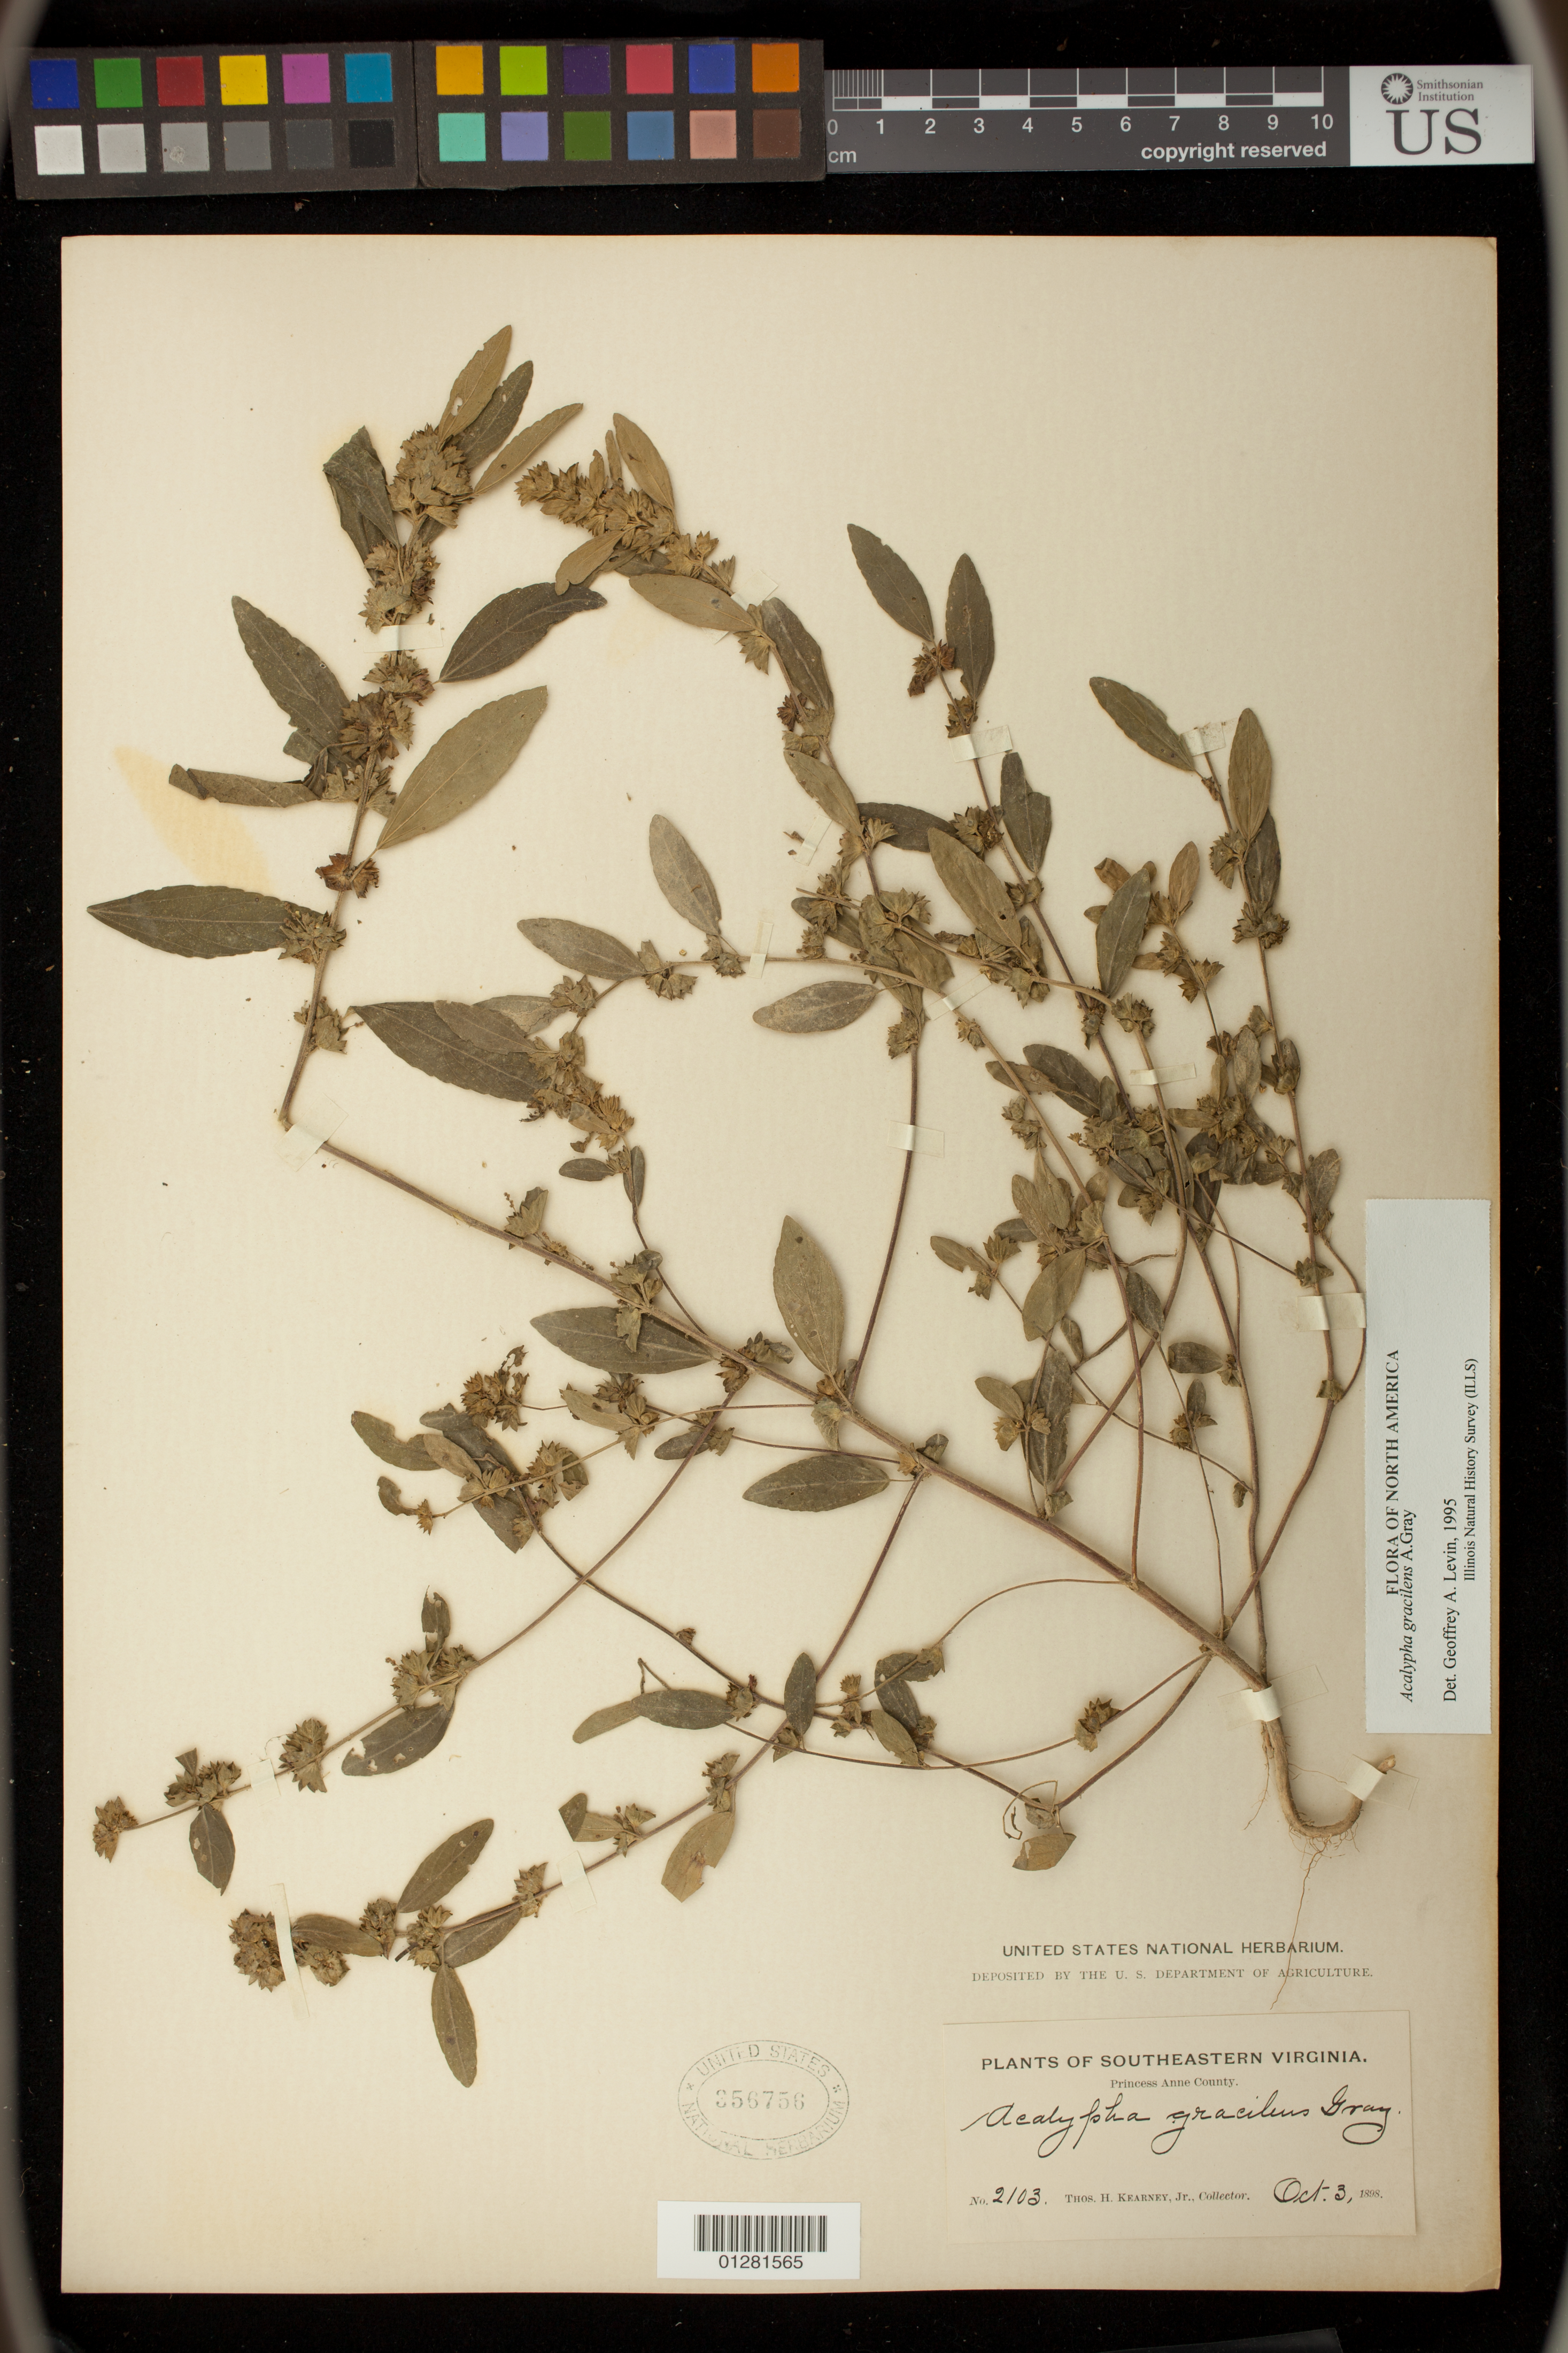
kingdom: Plantae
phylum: Tracheophyta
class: Magnoliopsida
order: Malpighiales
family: Euphorbiaceae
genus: Acalypha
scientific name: Acalypha gracilens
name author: A. Gray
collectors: T. H. Kearney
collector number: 2103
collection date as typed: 3 Oct 1898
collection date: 1898-10-03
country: United States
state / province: Virginia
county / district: City of Virginia Beach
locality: Lynn Laven Bay.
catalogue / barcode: US 356756